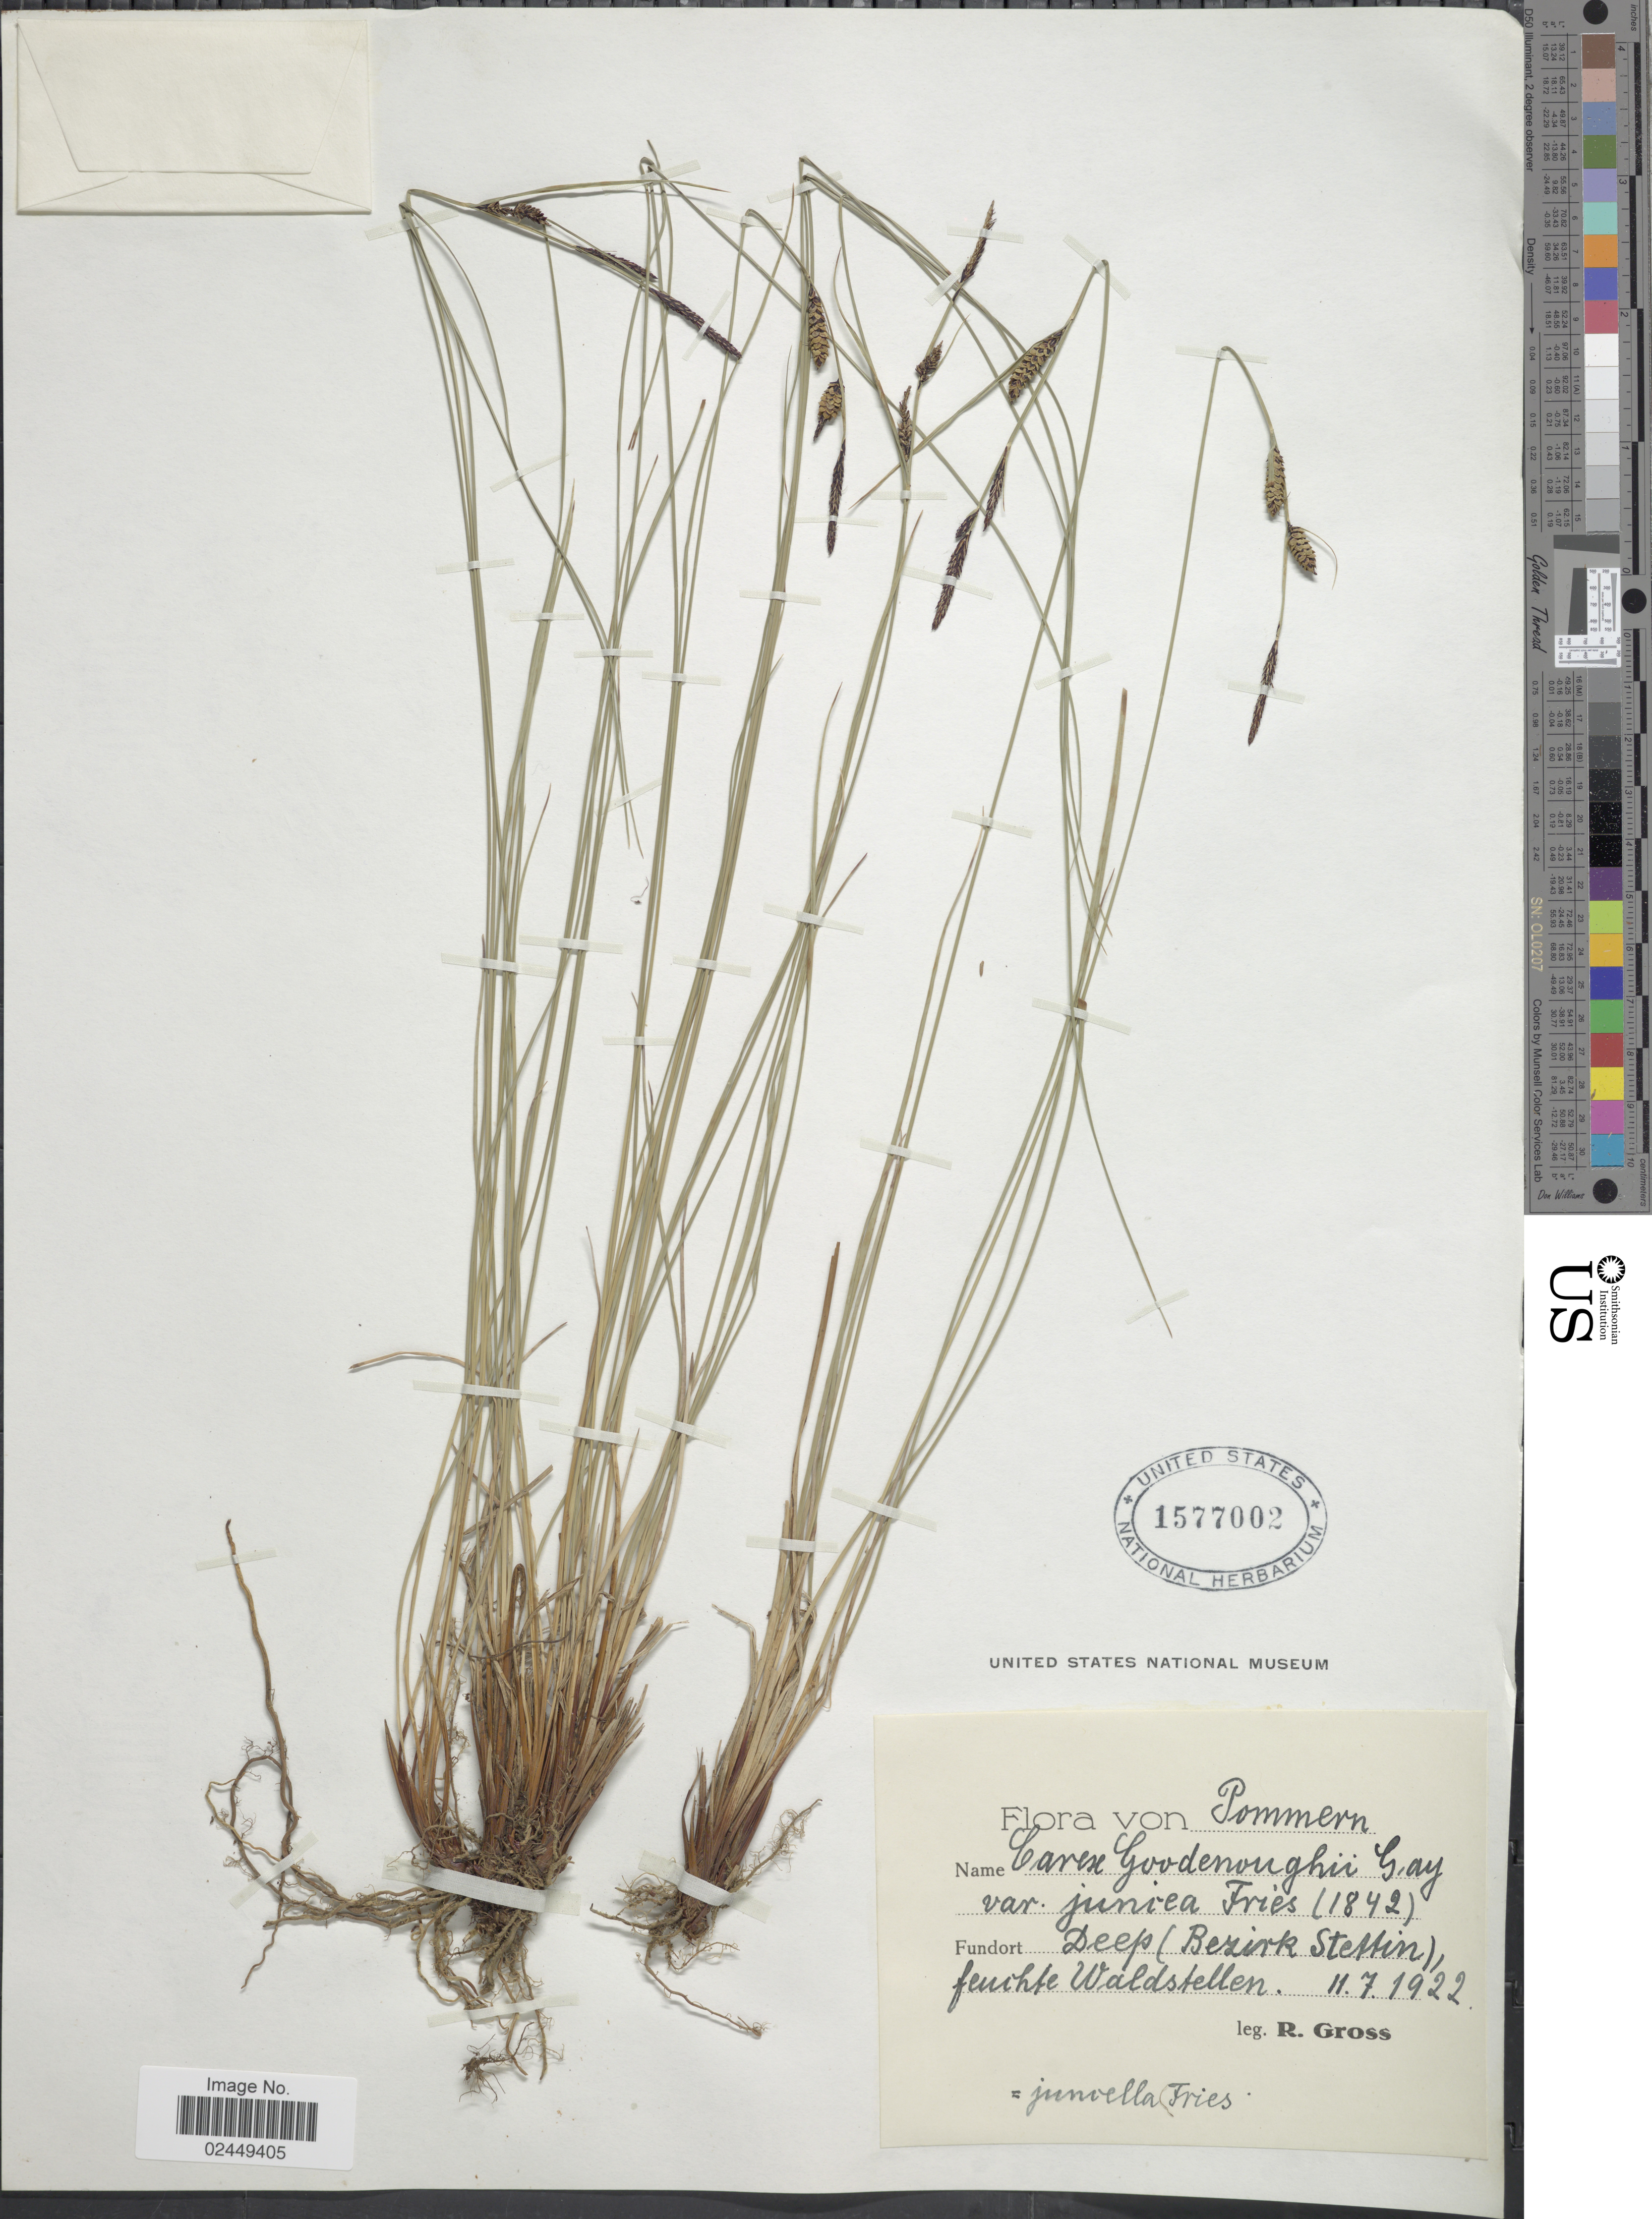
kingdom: Plantae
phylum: Tracheophyta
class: Liliopsida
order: Poales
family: Cyperaceae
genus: Carex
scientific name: Carex nigra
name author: (L.) Reichard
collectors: R. Gross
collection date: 1922-07-11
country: Germany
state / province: Bayern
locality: Pommern, Deep (Bezirk Stettin) feuihte Waldstellen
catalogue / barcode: US 1577002